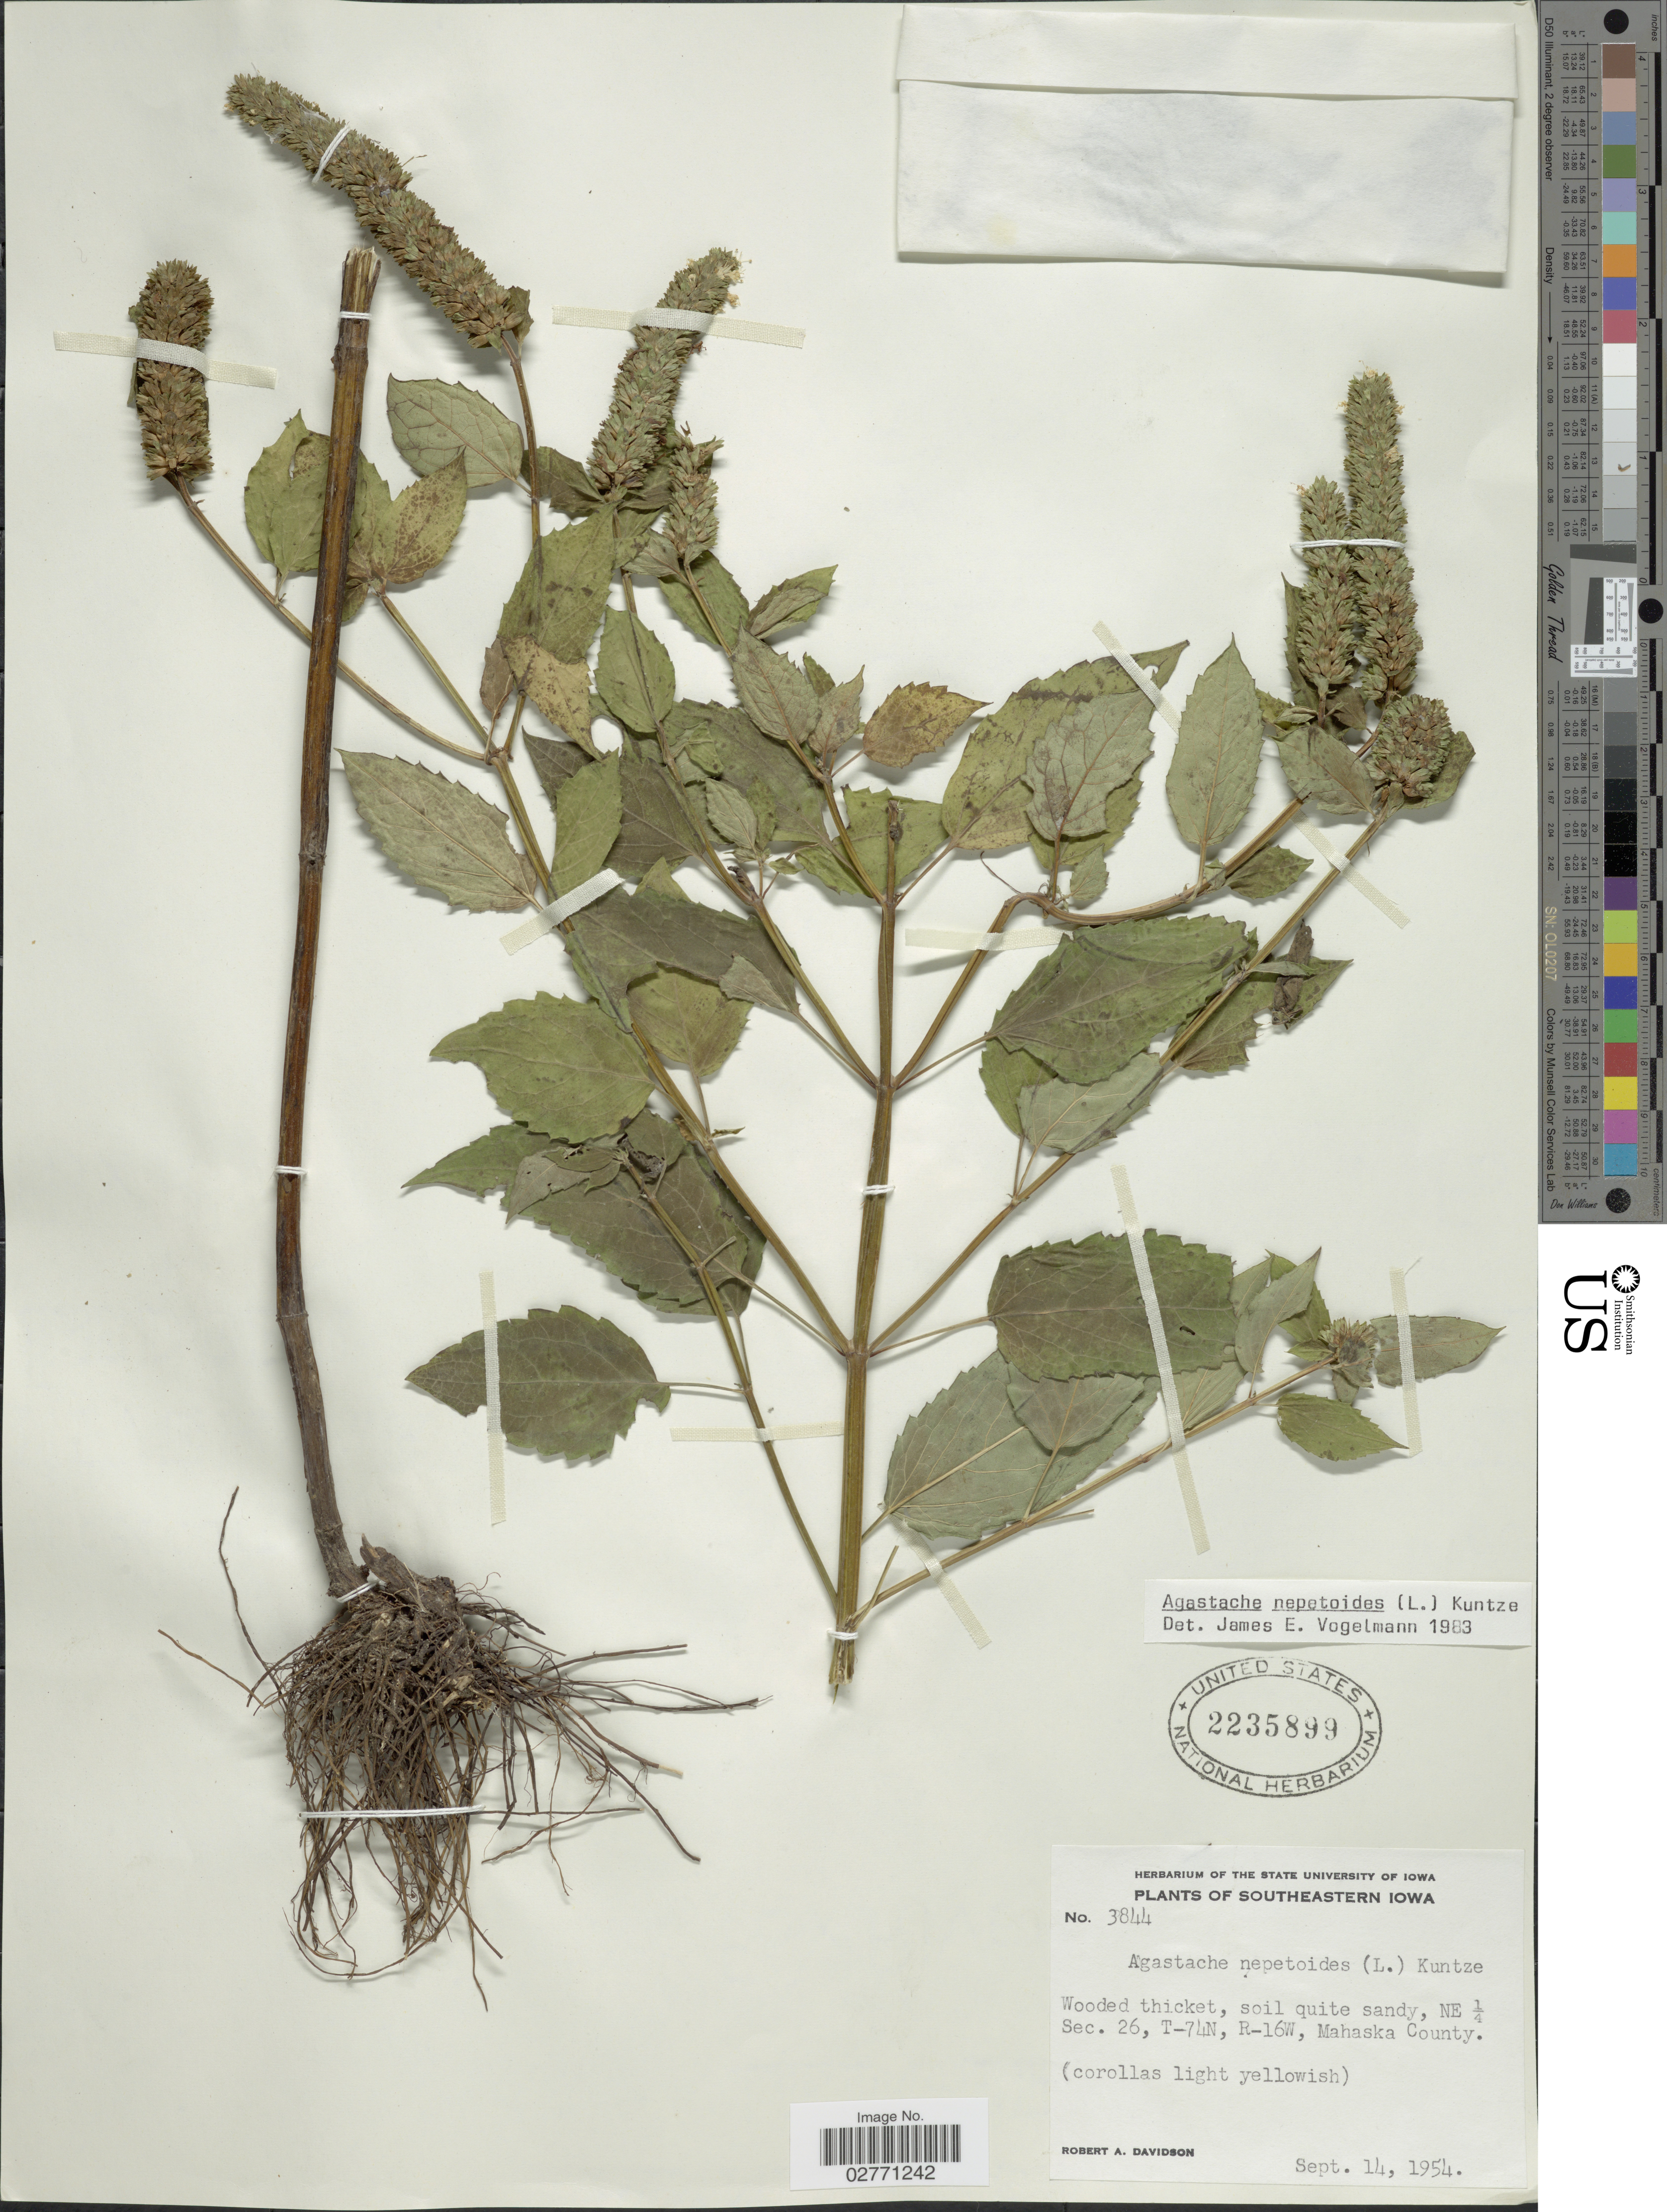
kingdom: Plantae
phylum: Tracheophyta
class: Magnoliopsida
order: Lamiales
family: Lamiaceae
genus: Agastache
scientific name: Agastache nepetoides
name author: (L.) Kuntze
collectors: R. A. Davidson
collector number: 3844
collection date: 1954-09-14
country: United States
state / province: Iowa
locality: Southeasten Iowa, Wooded thicket, soil quite sandy, NE ¼ Sec. 26, T-74N, R-16W, Mahaska County.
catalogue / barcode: US 2235899